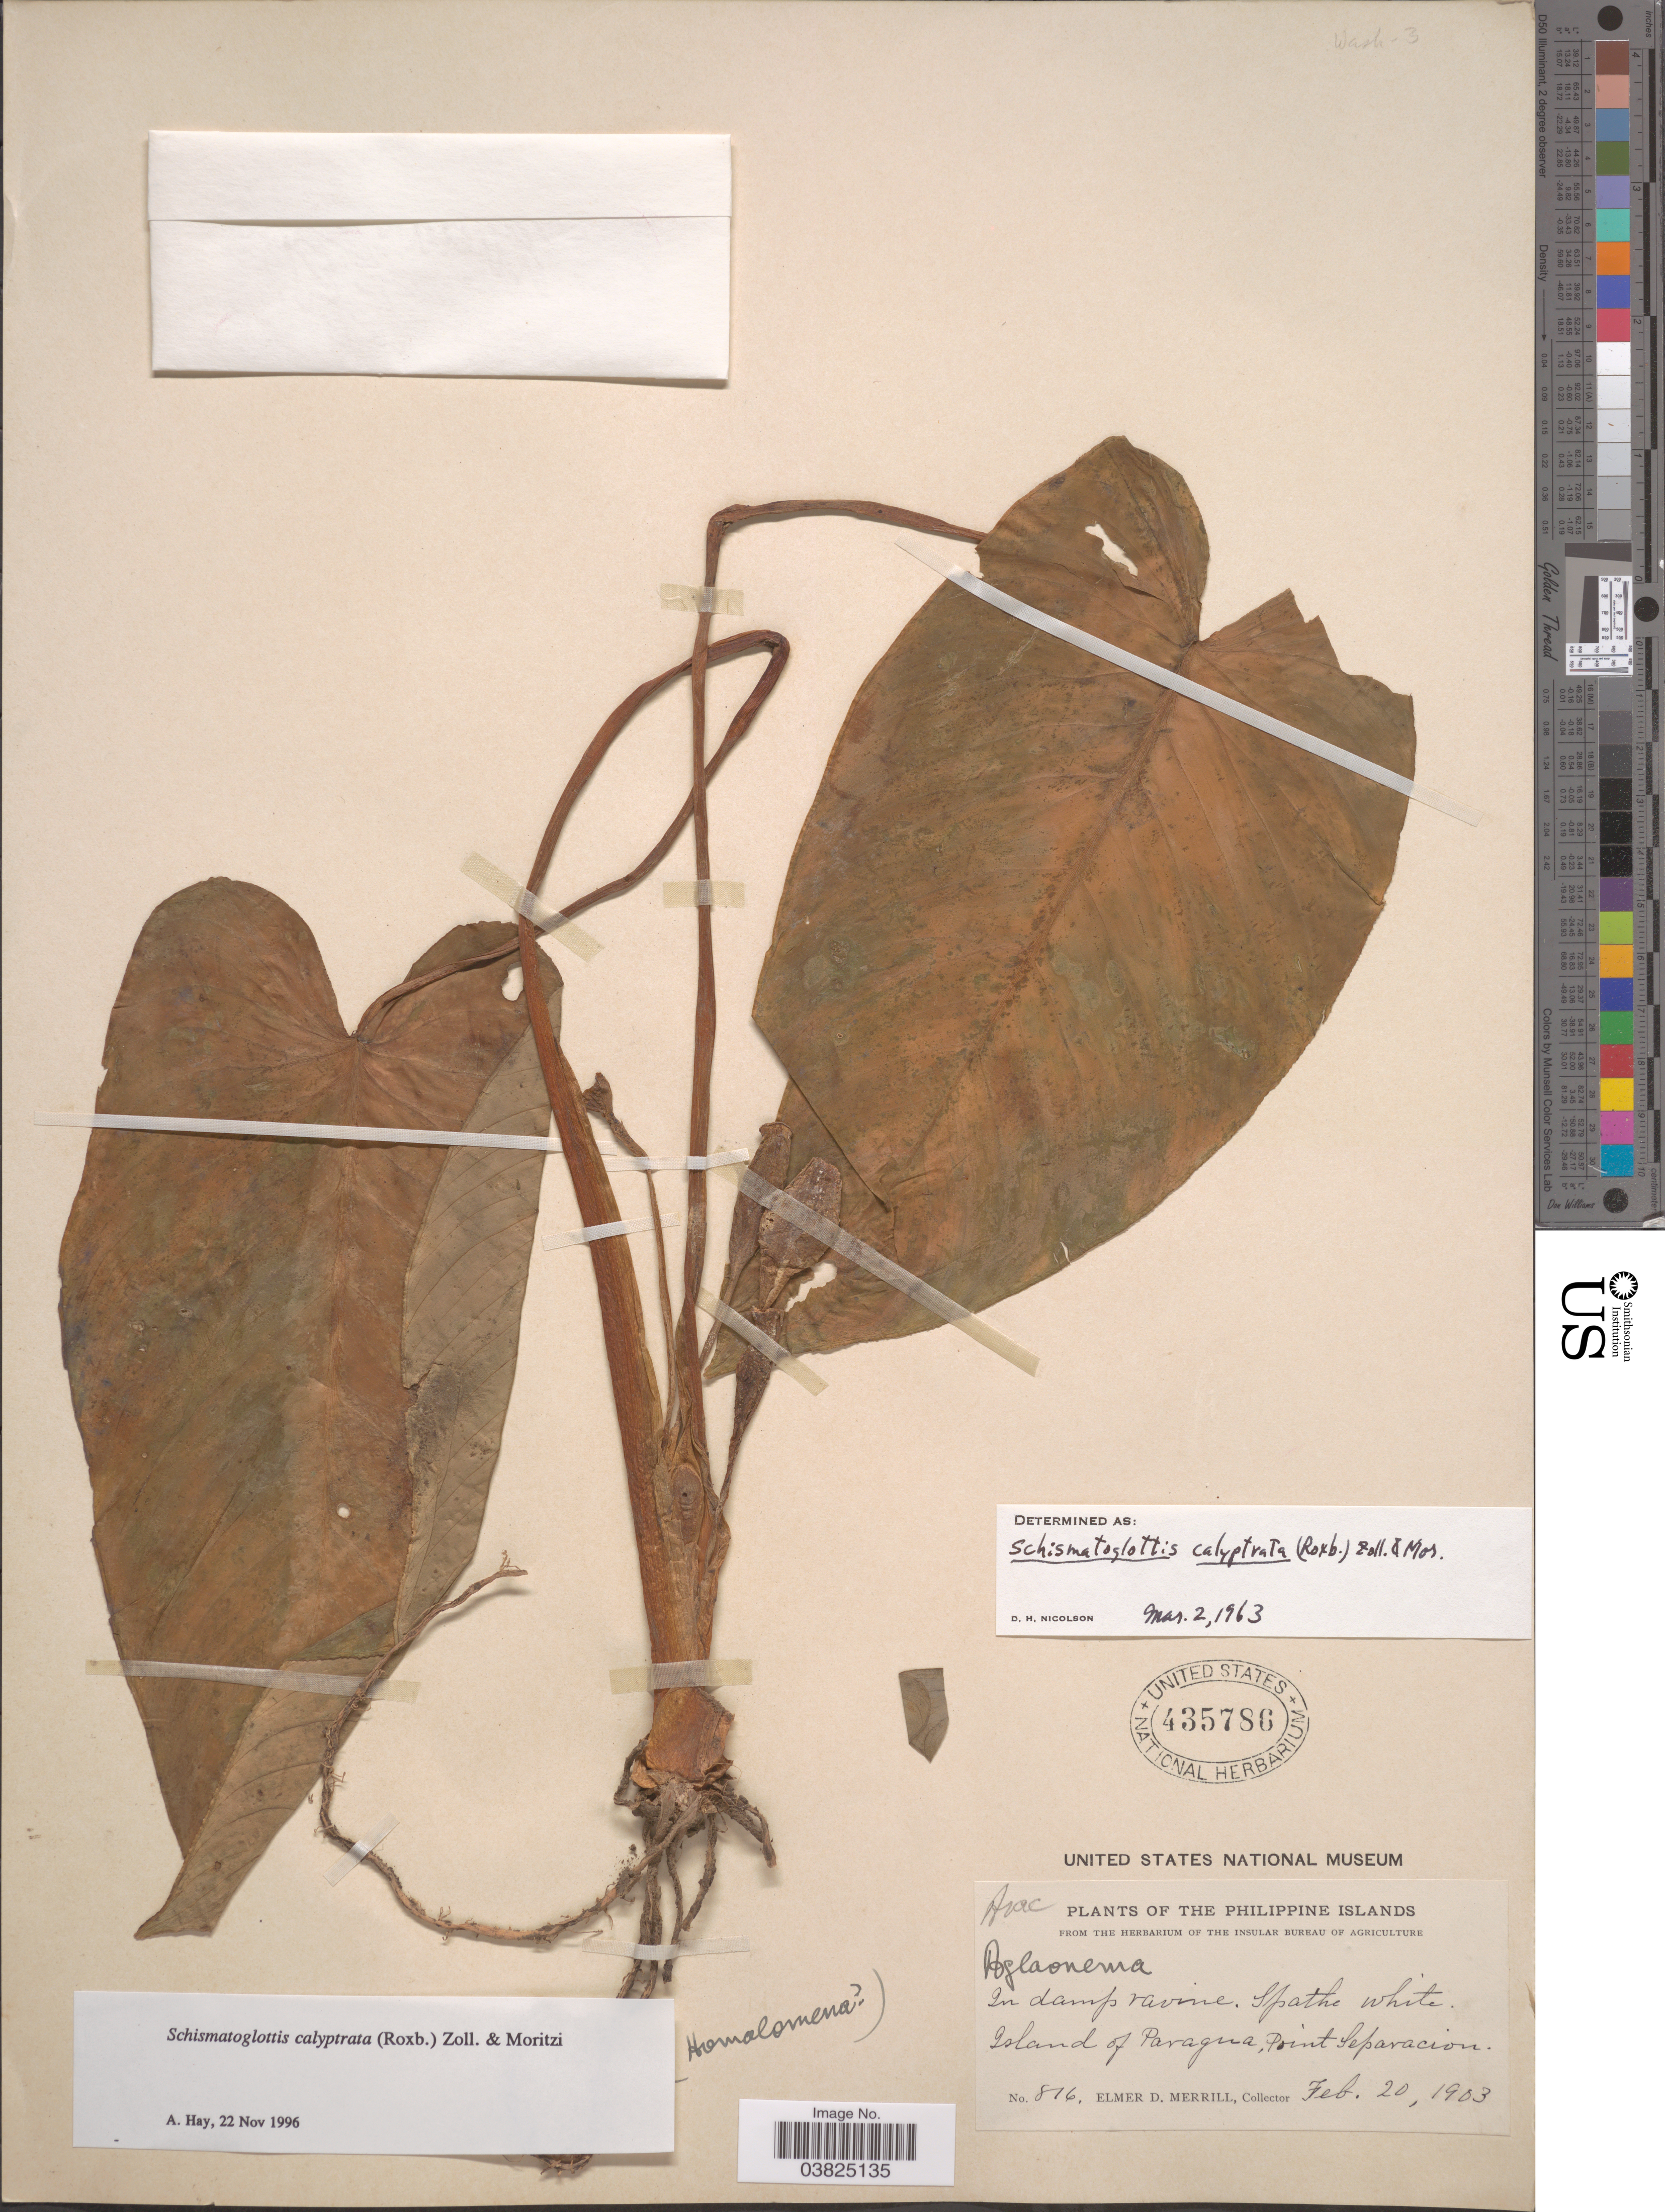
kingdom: Plantae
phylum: Tracheophyta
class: Liliopsida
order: Alismatales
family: Araceae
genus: Schismatoglottis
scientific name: Schismatoglottis calyptrata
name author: Zoll. & Moritzi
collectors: E. D. Merrill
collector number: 816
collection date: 1903-02-20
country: Philippines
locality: Island of Paragua, Point Separacion.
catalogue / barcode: US 435786